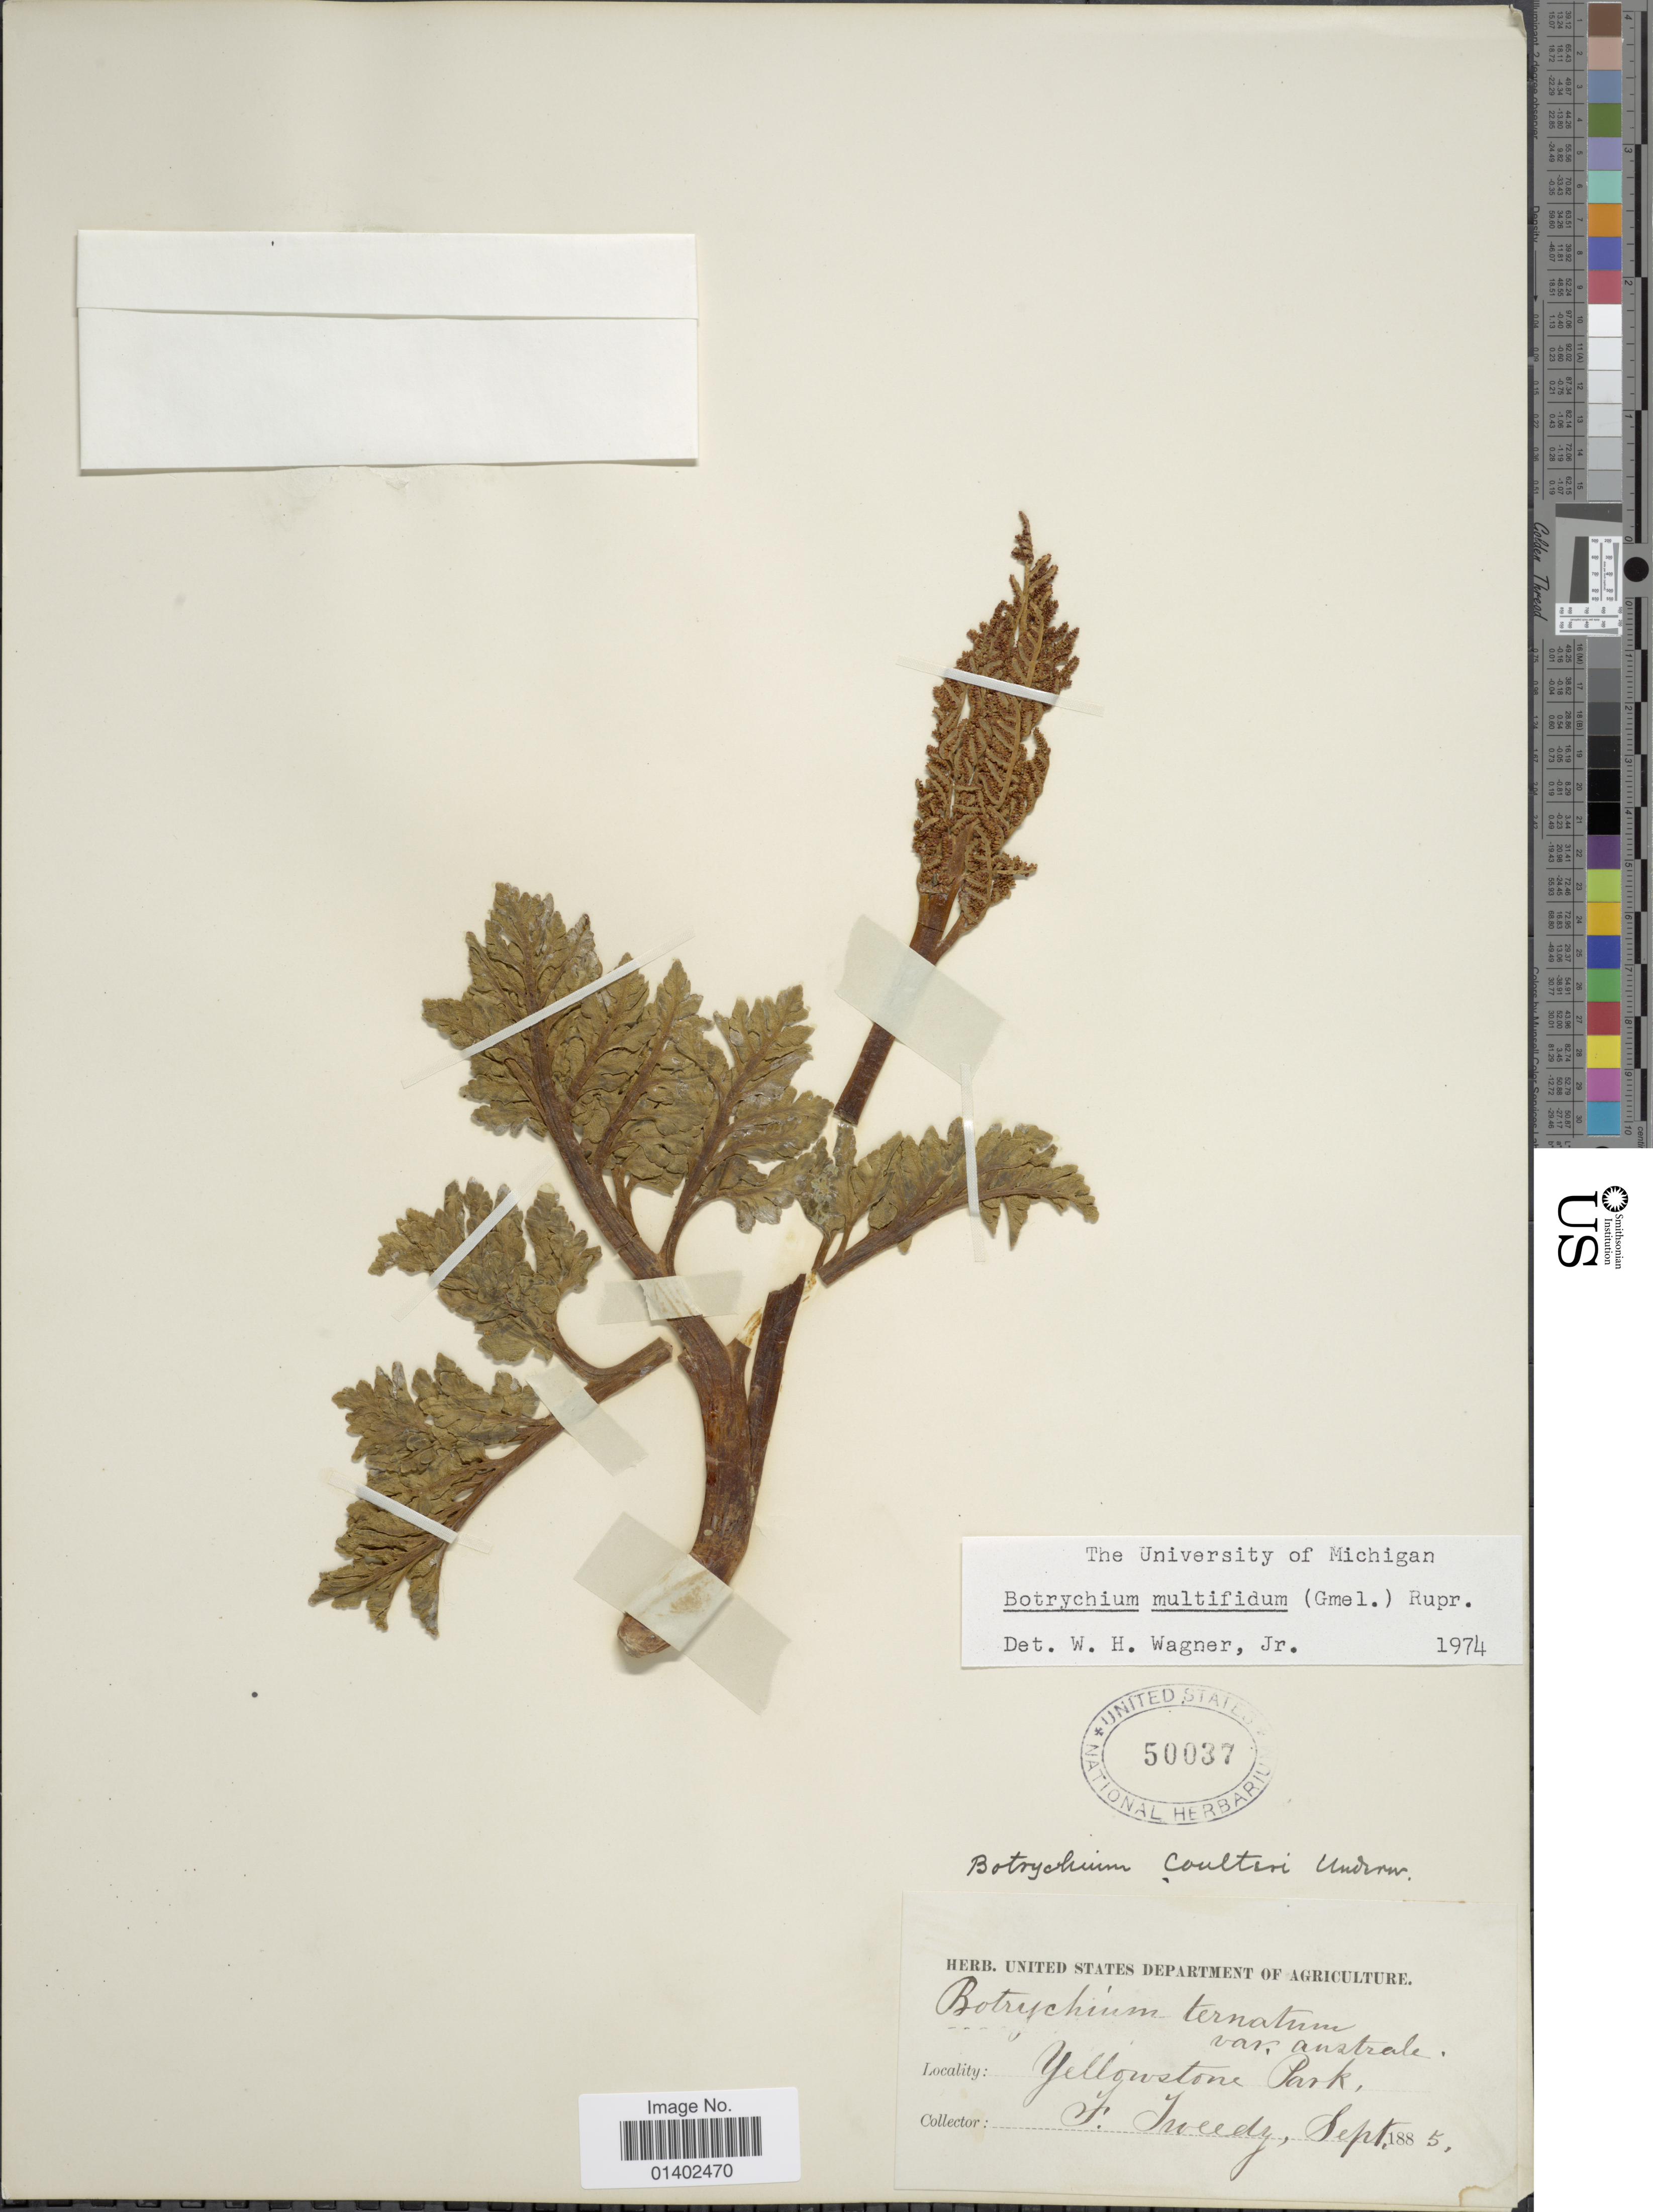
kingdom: Plantae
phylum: Tracheophyta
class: Polypodiopsida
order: Ophioglossales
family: Ophioglossaceae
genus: Botrychium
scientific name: Botrychium multifidum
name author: (J.F. Gmel.) Rupr.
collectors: F. Tweedy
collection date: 1885-09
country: United States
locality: Yellowstone Park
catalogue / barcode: US 50037